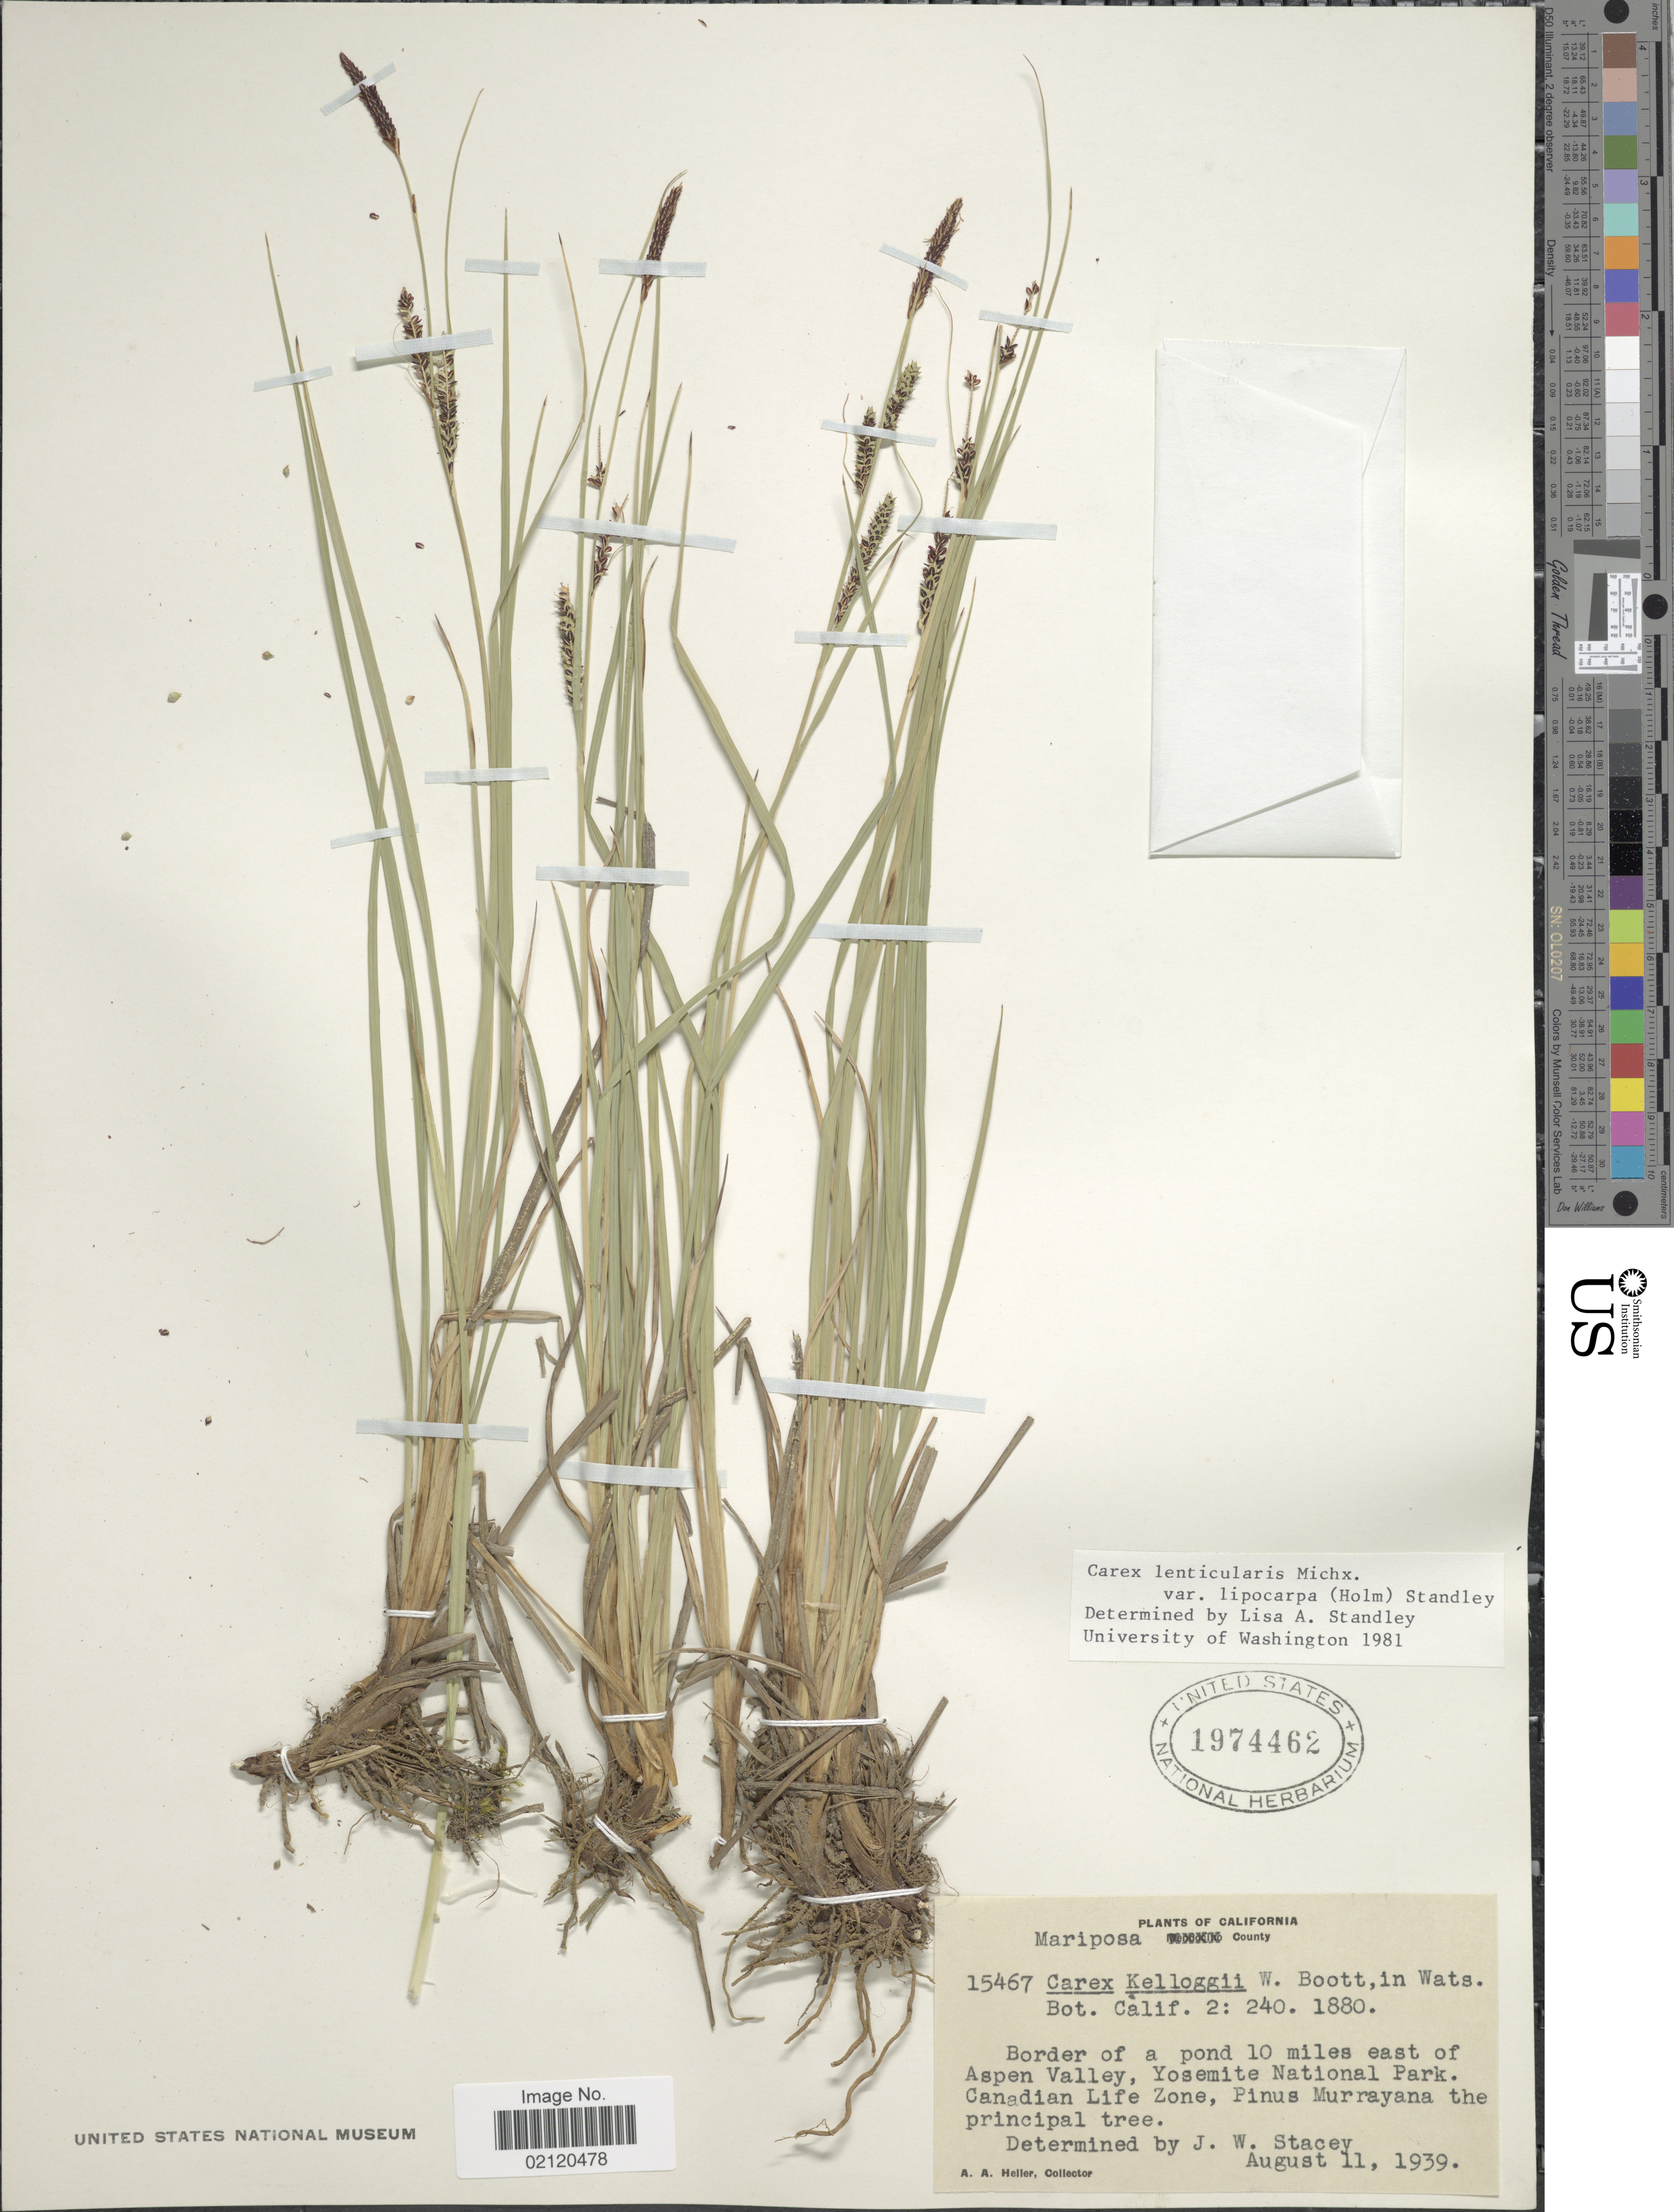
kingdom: Plantae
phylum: Tracheophyta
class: Liliopsida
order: Poales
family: Cyperaceae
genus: Carex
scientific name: Carex kelloggii var. kelloggii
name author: W. Boott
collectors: A. A. Heller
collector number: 15467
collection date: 1939-08-11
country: United States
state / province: California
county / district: Mariposa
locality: Mariposa County, Border of a pond 10 miles east of Aspen Valley, Yosemite National Park. Canadian Life Zone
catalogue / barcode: US 1974462